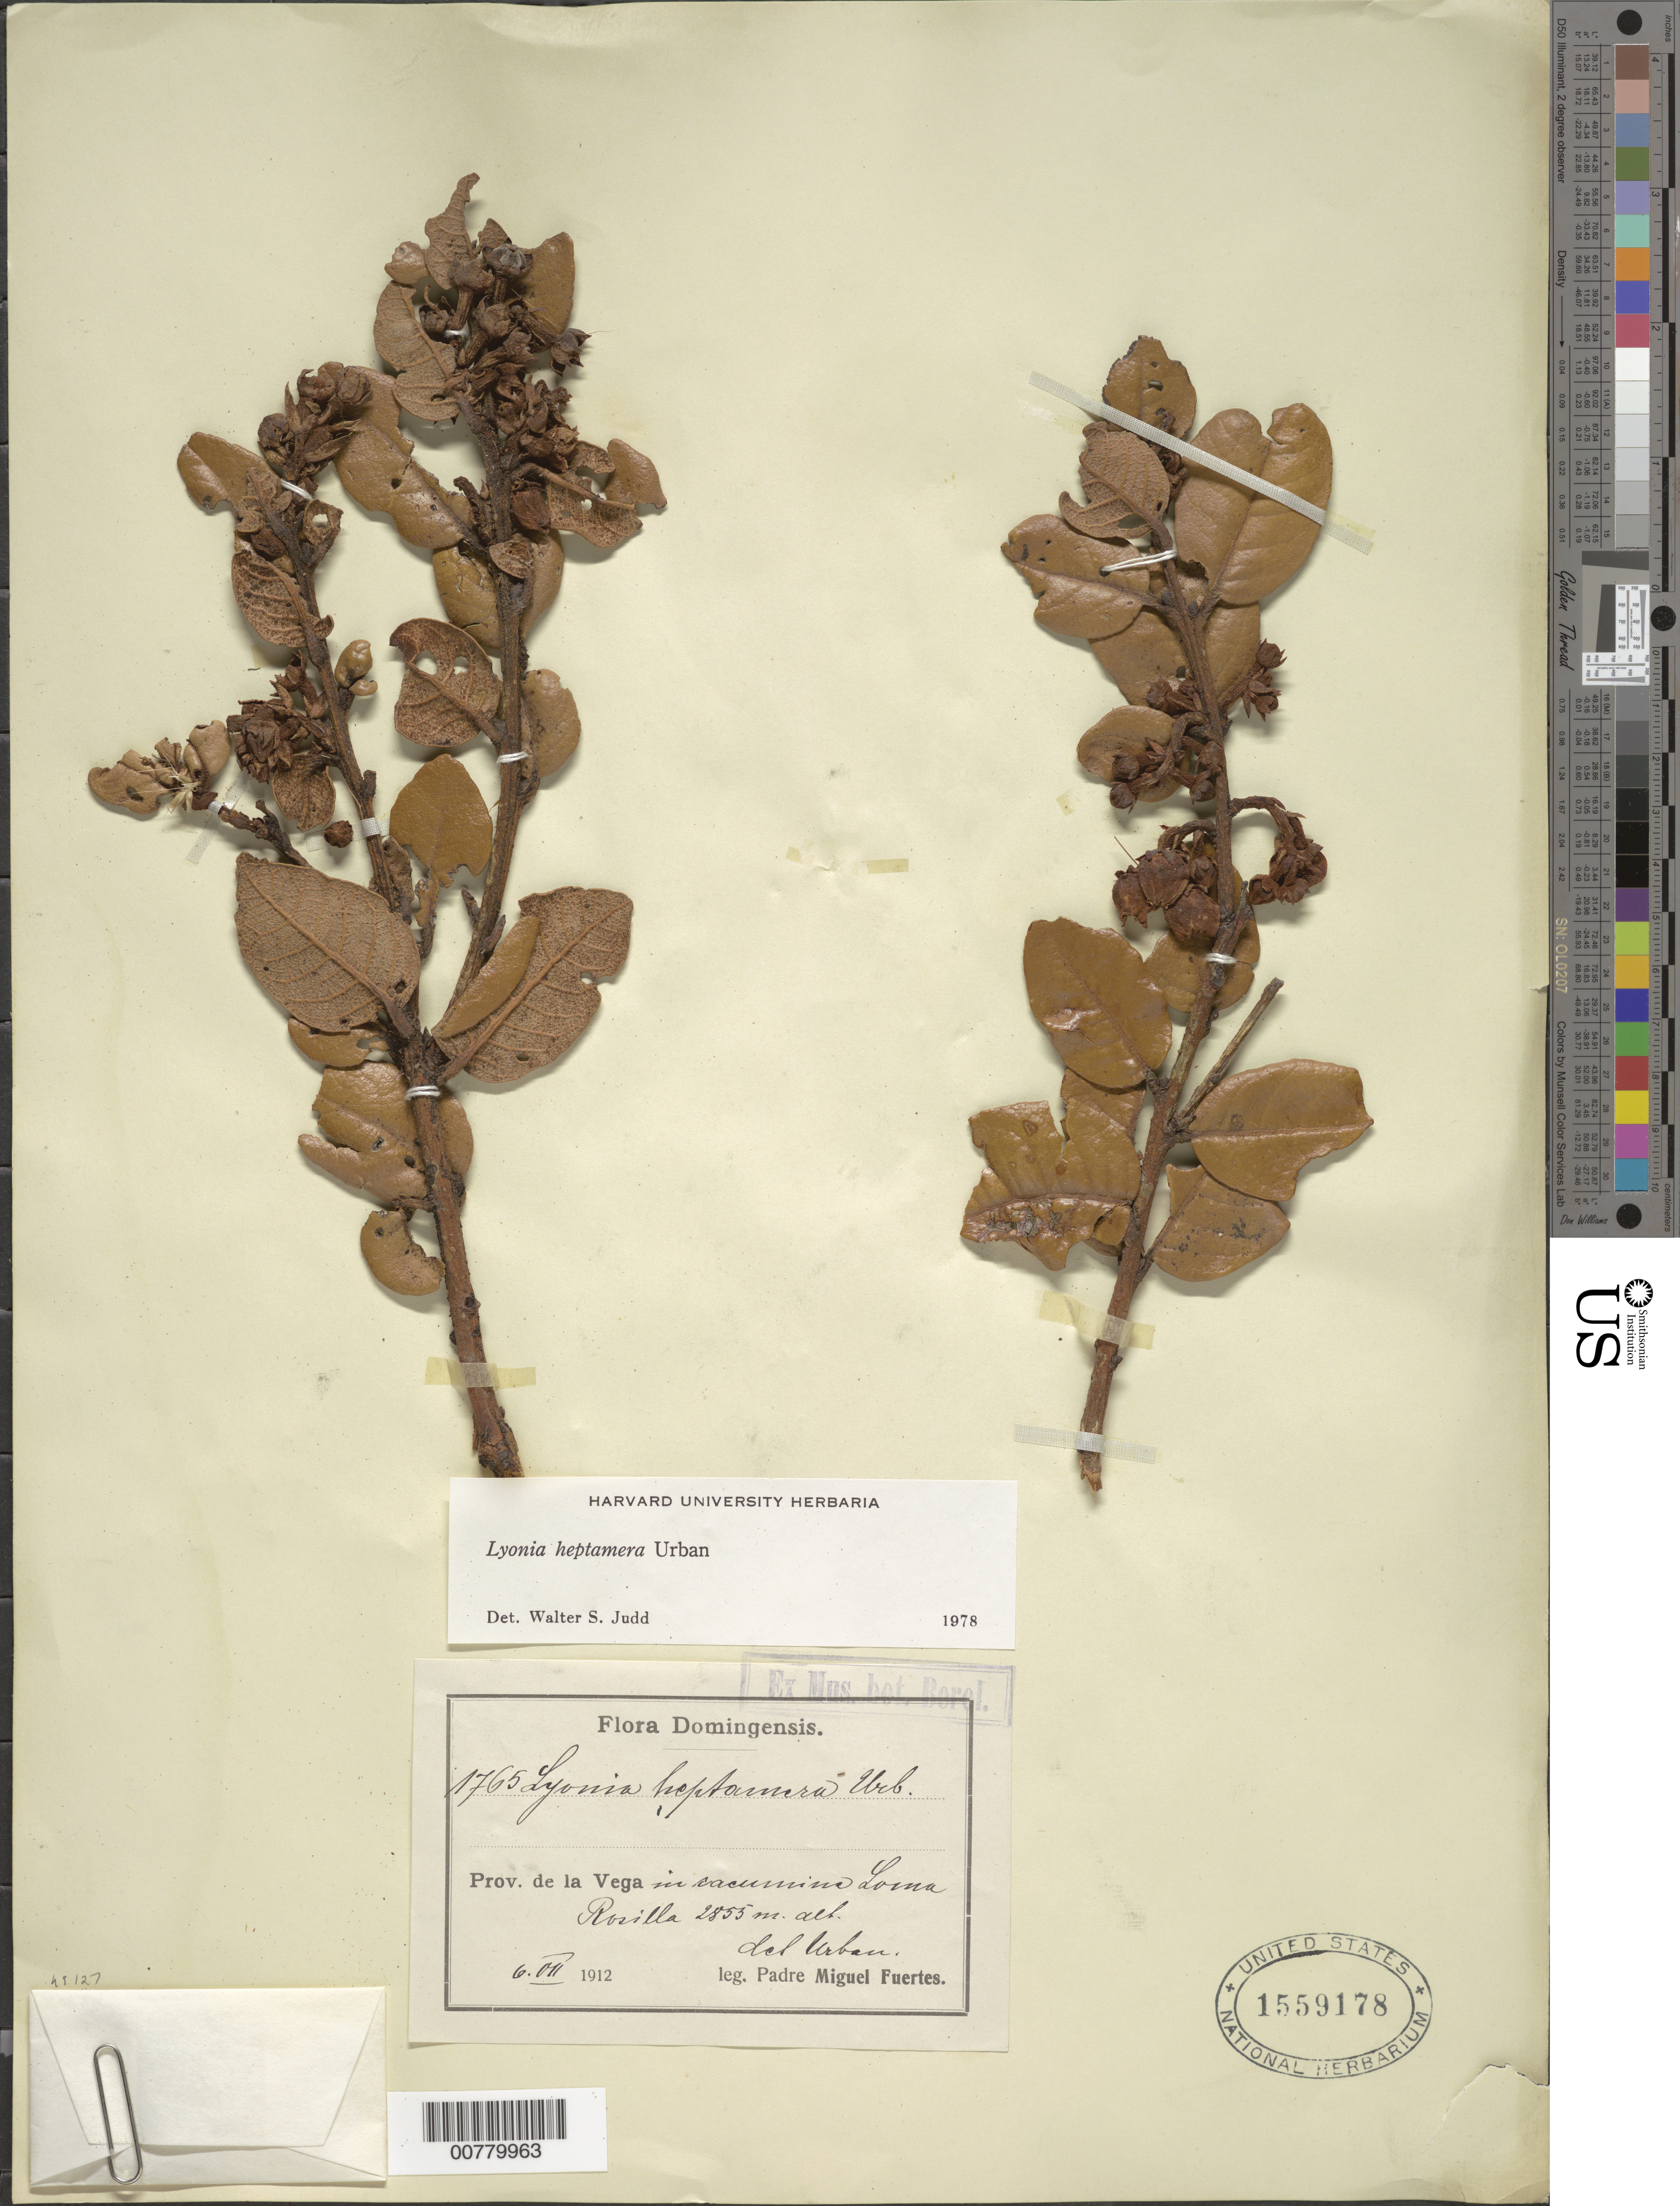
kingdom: Plantae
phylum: Tracheophyta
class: Magnoliopsida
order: Ericales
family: Ericaceae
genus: Lyonia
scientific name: Lyonia heptamera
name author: Urb.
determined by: Judd, Walter S.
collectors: M. D. Fuertes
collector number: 1765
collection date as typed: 06 Jul 1912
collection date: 1912-07-06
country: Dominican Republic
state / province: La Vega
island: Hispaniola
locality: Loma Rosilla.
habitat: In sacumina.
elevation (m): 2855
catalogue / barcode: US 1559178